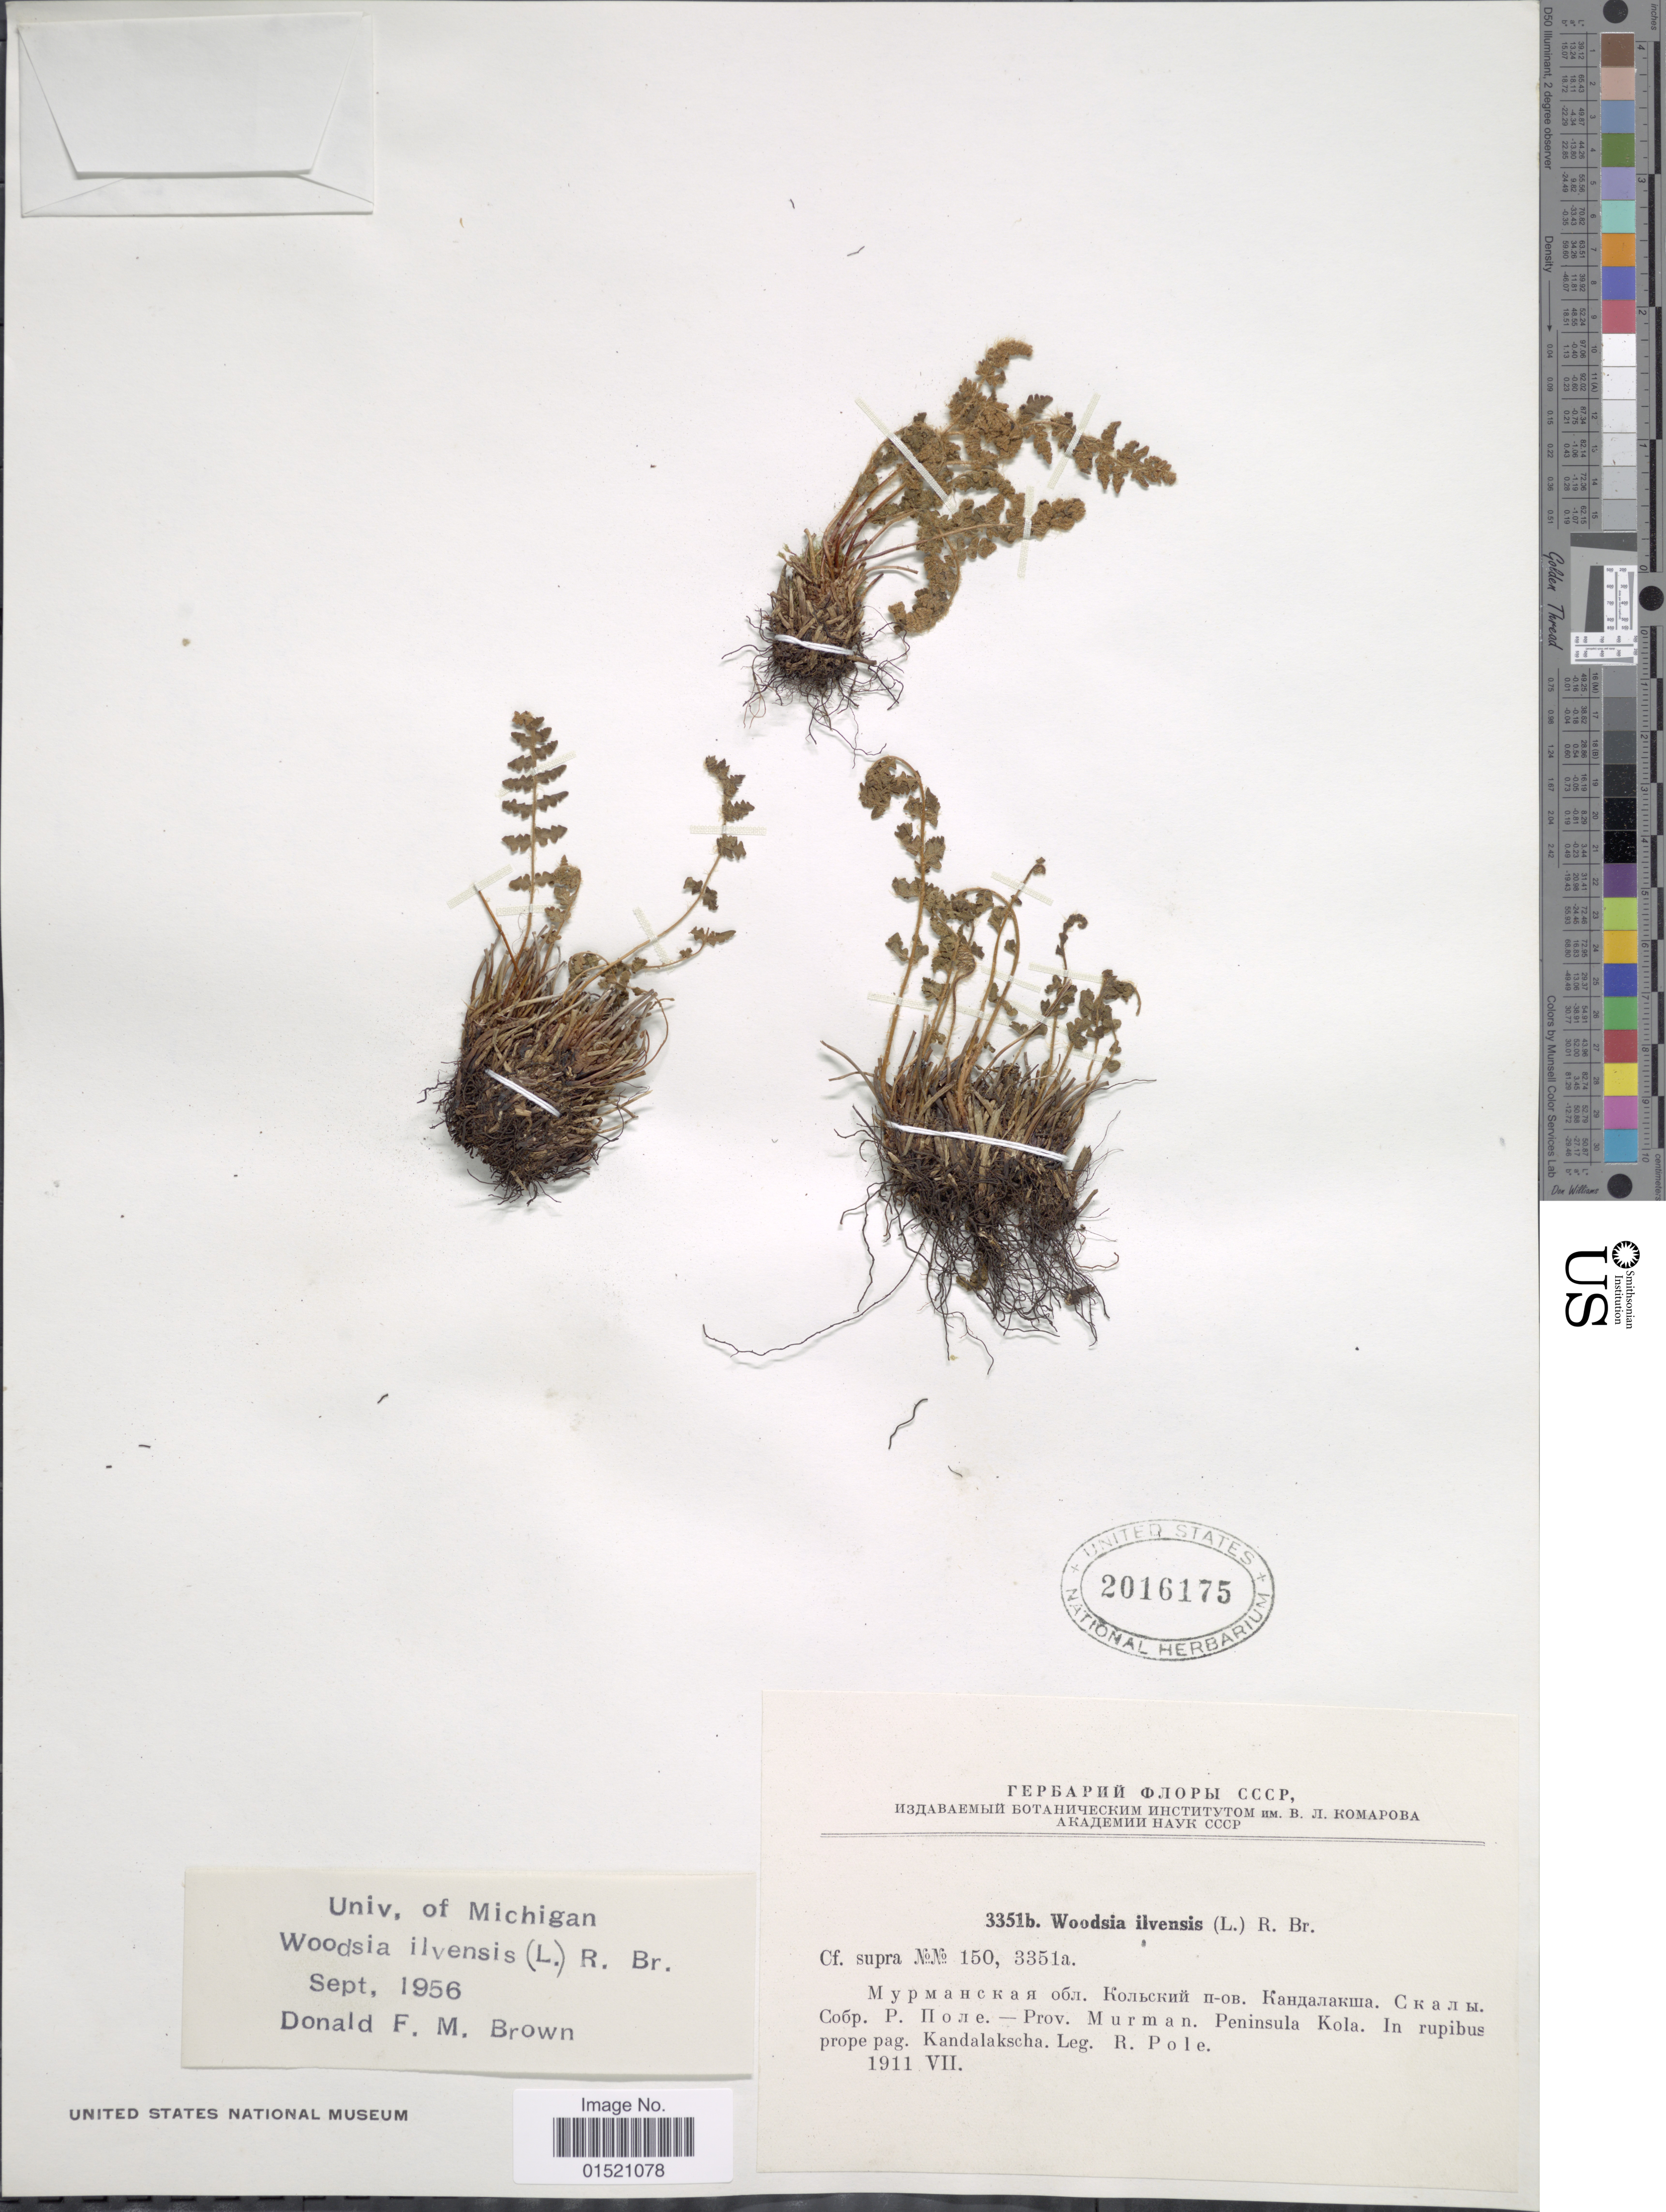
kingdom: Plantae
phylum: Tracheophyta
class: Polypodiopsida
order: Polypodiales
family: Woodsiaceae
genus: Woodsia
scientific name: Woodsia ilvensis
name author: (L.) R. Br.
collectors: R. Pole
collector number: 15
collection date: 1911-07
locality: Prov. Murman. Peninsula Kola. In rupibus prope pag. Kandalakscha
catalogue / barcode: US 2016175